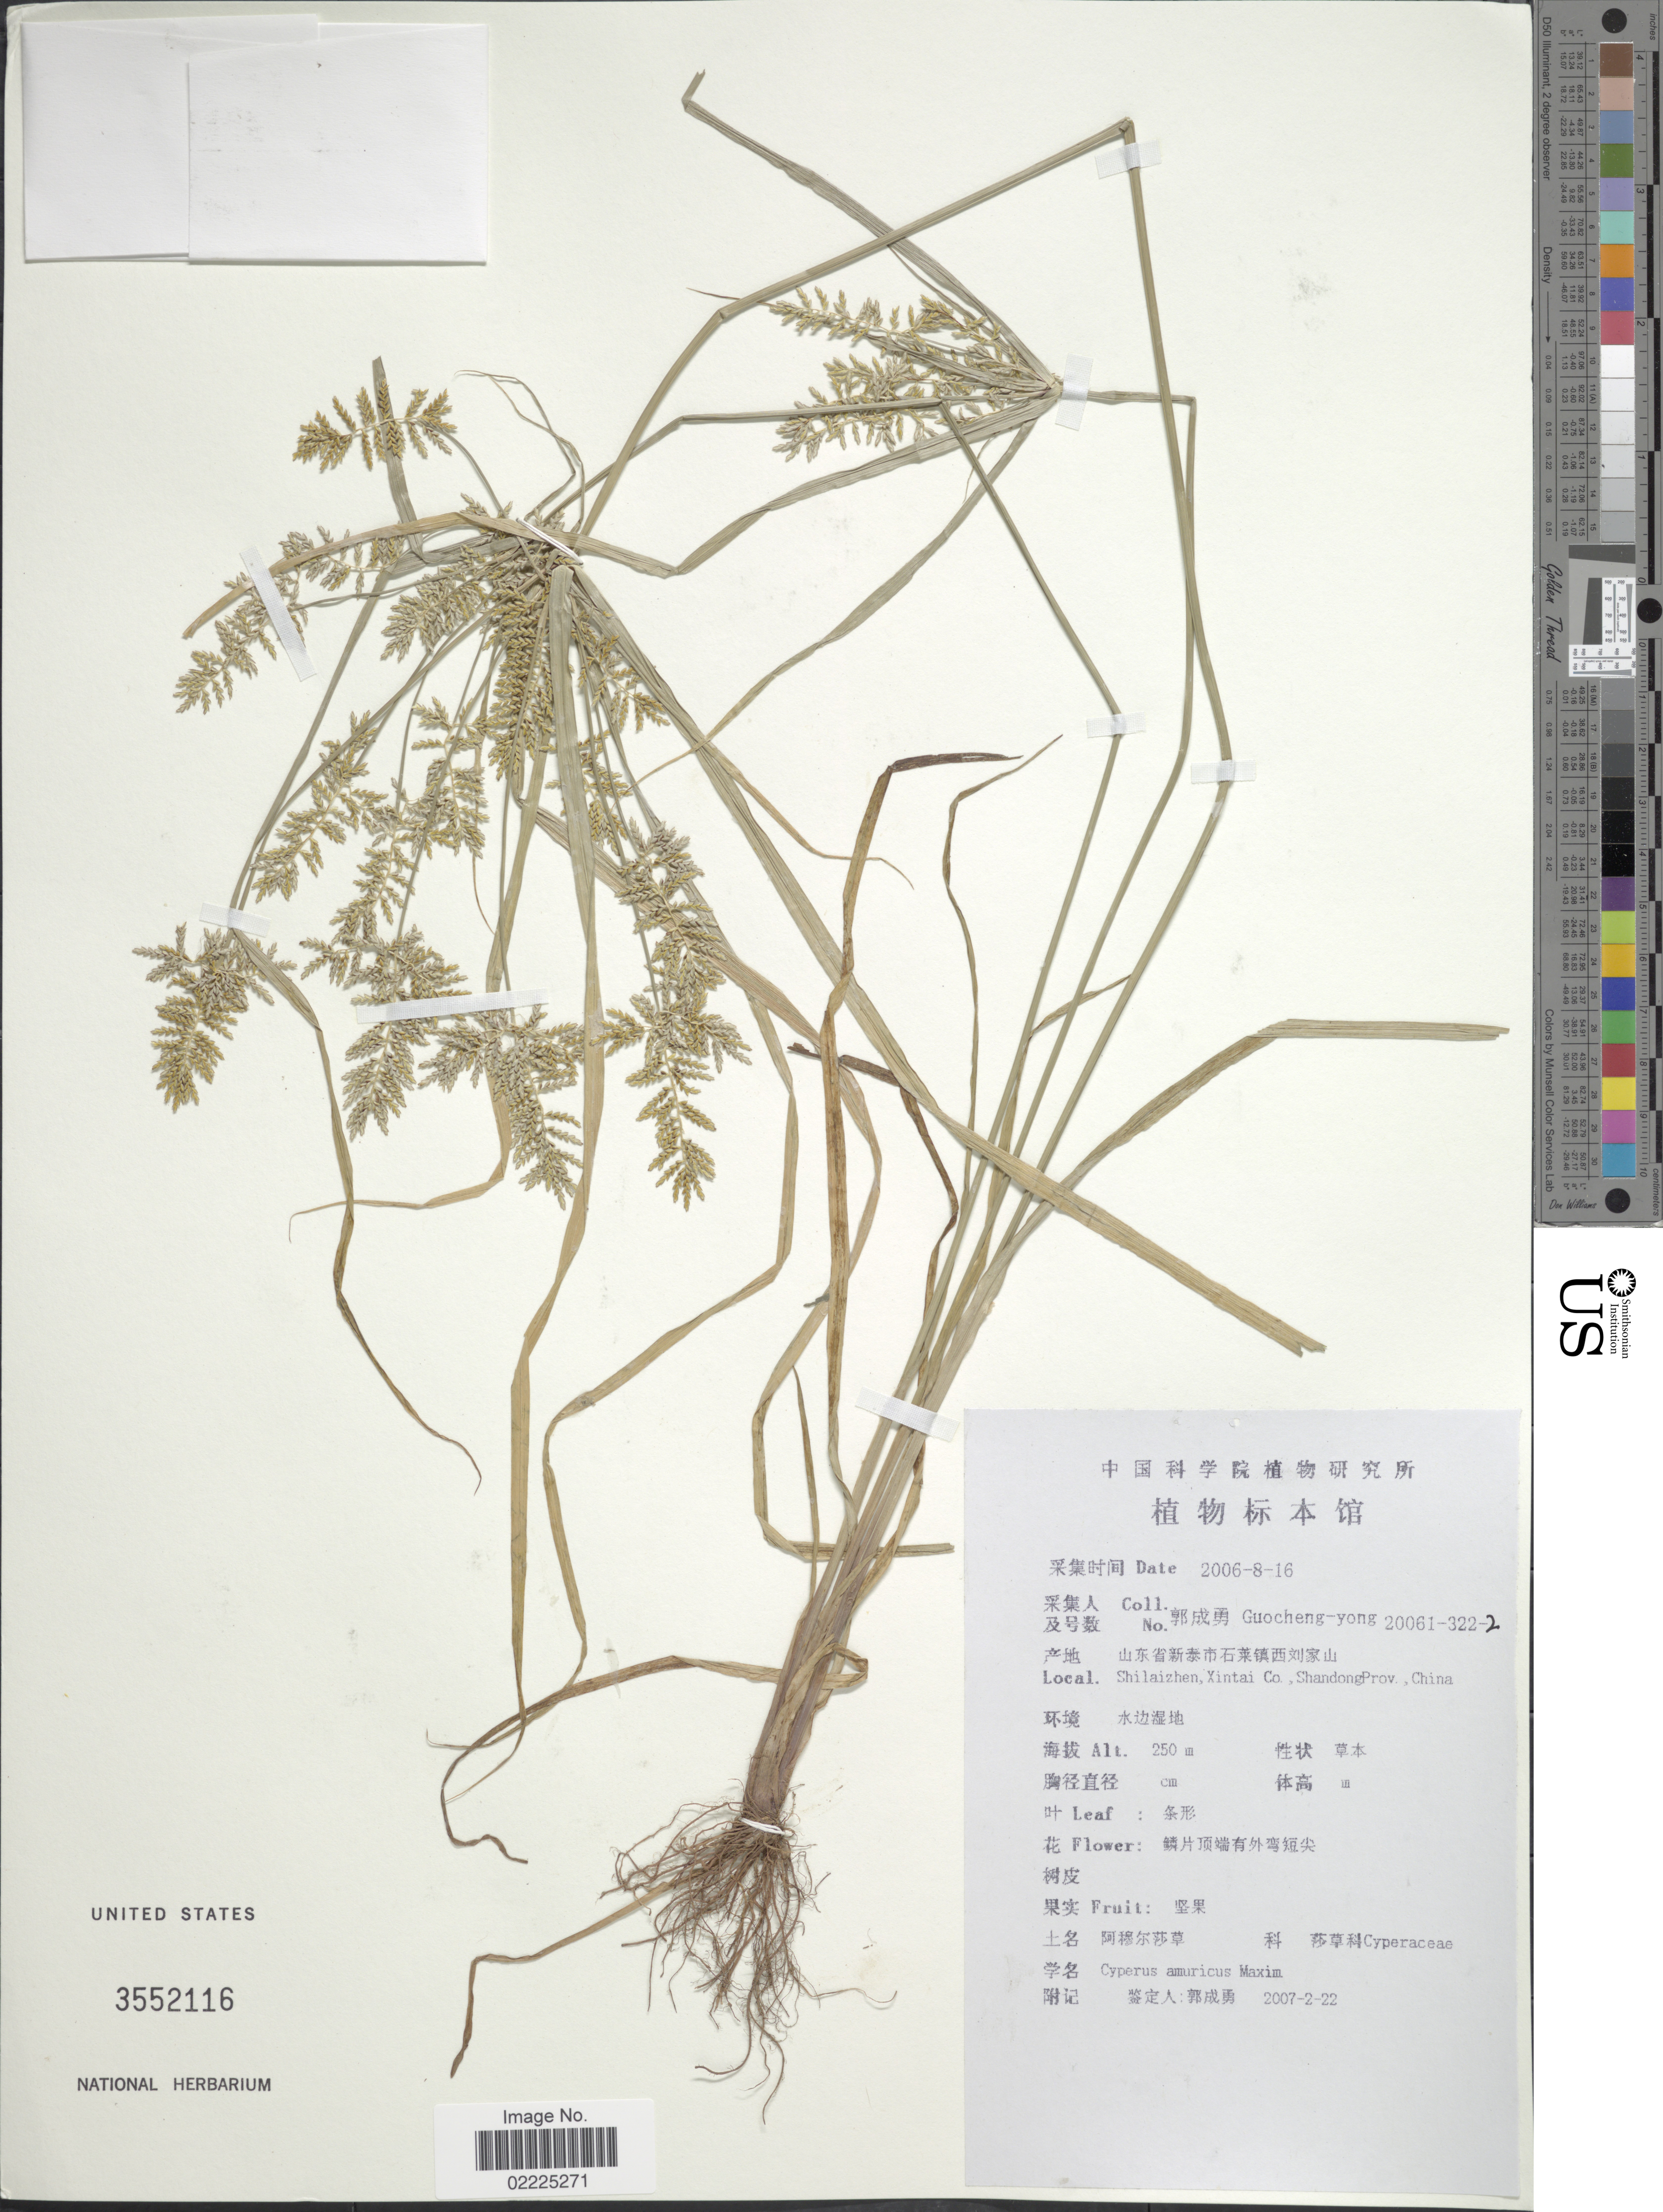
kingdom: Plantae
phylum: Tracheophyta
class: Liliopsida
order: Poales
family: Cyperaceae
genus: Cyperus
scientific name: Cyperus amuricus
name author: Maxim.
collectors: Guo cheng-yong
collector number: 200613222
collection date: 2006-08-16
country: China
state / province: Shandong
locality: Shilaizhen, Xintai Co.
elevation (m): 250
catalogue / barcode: US 3552116